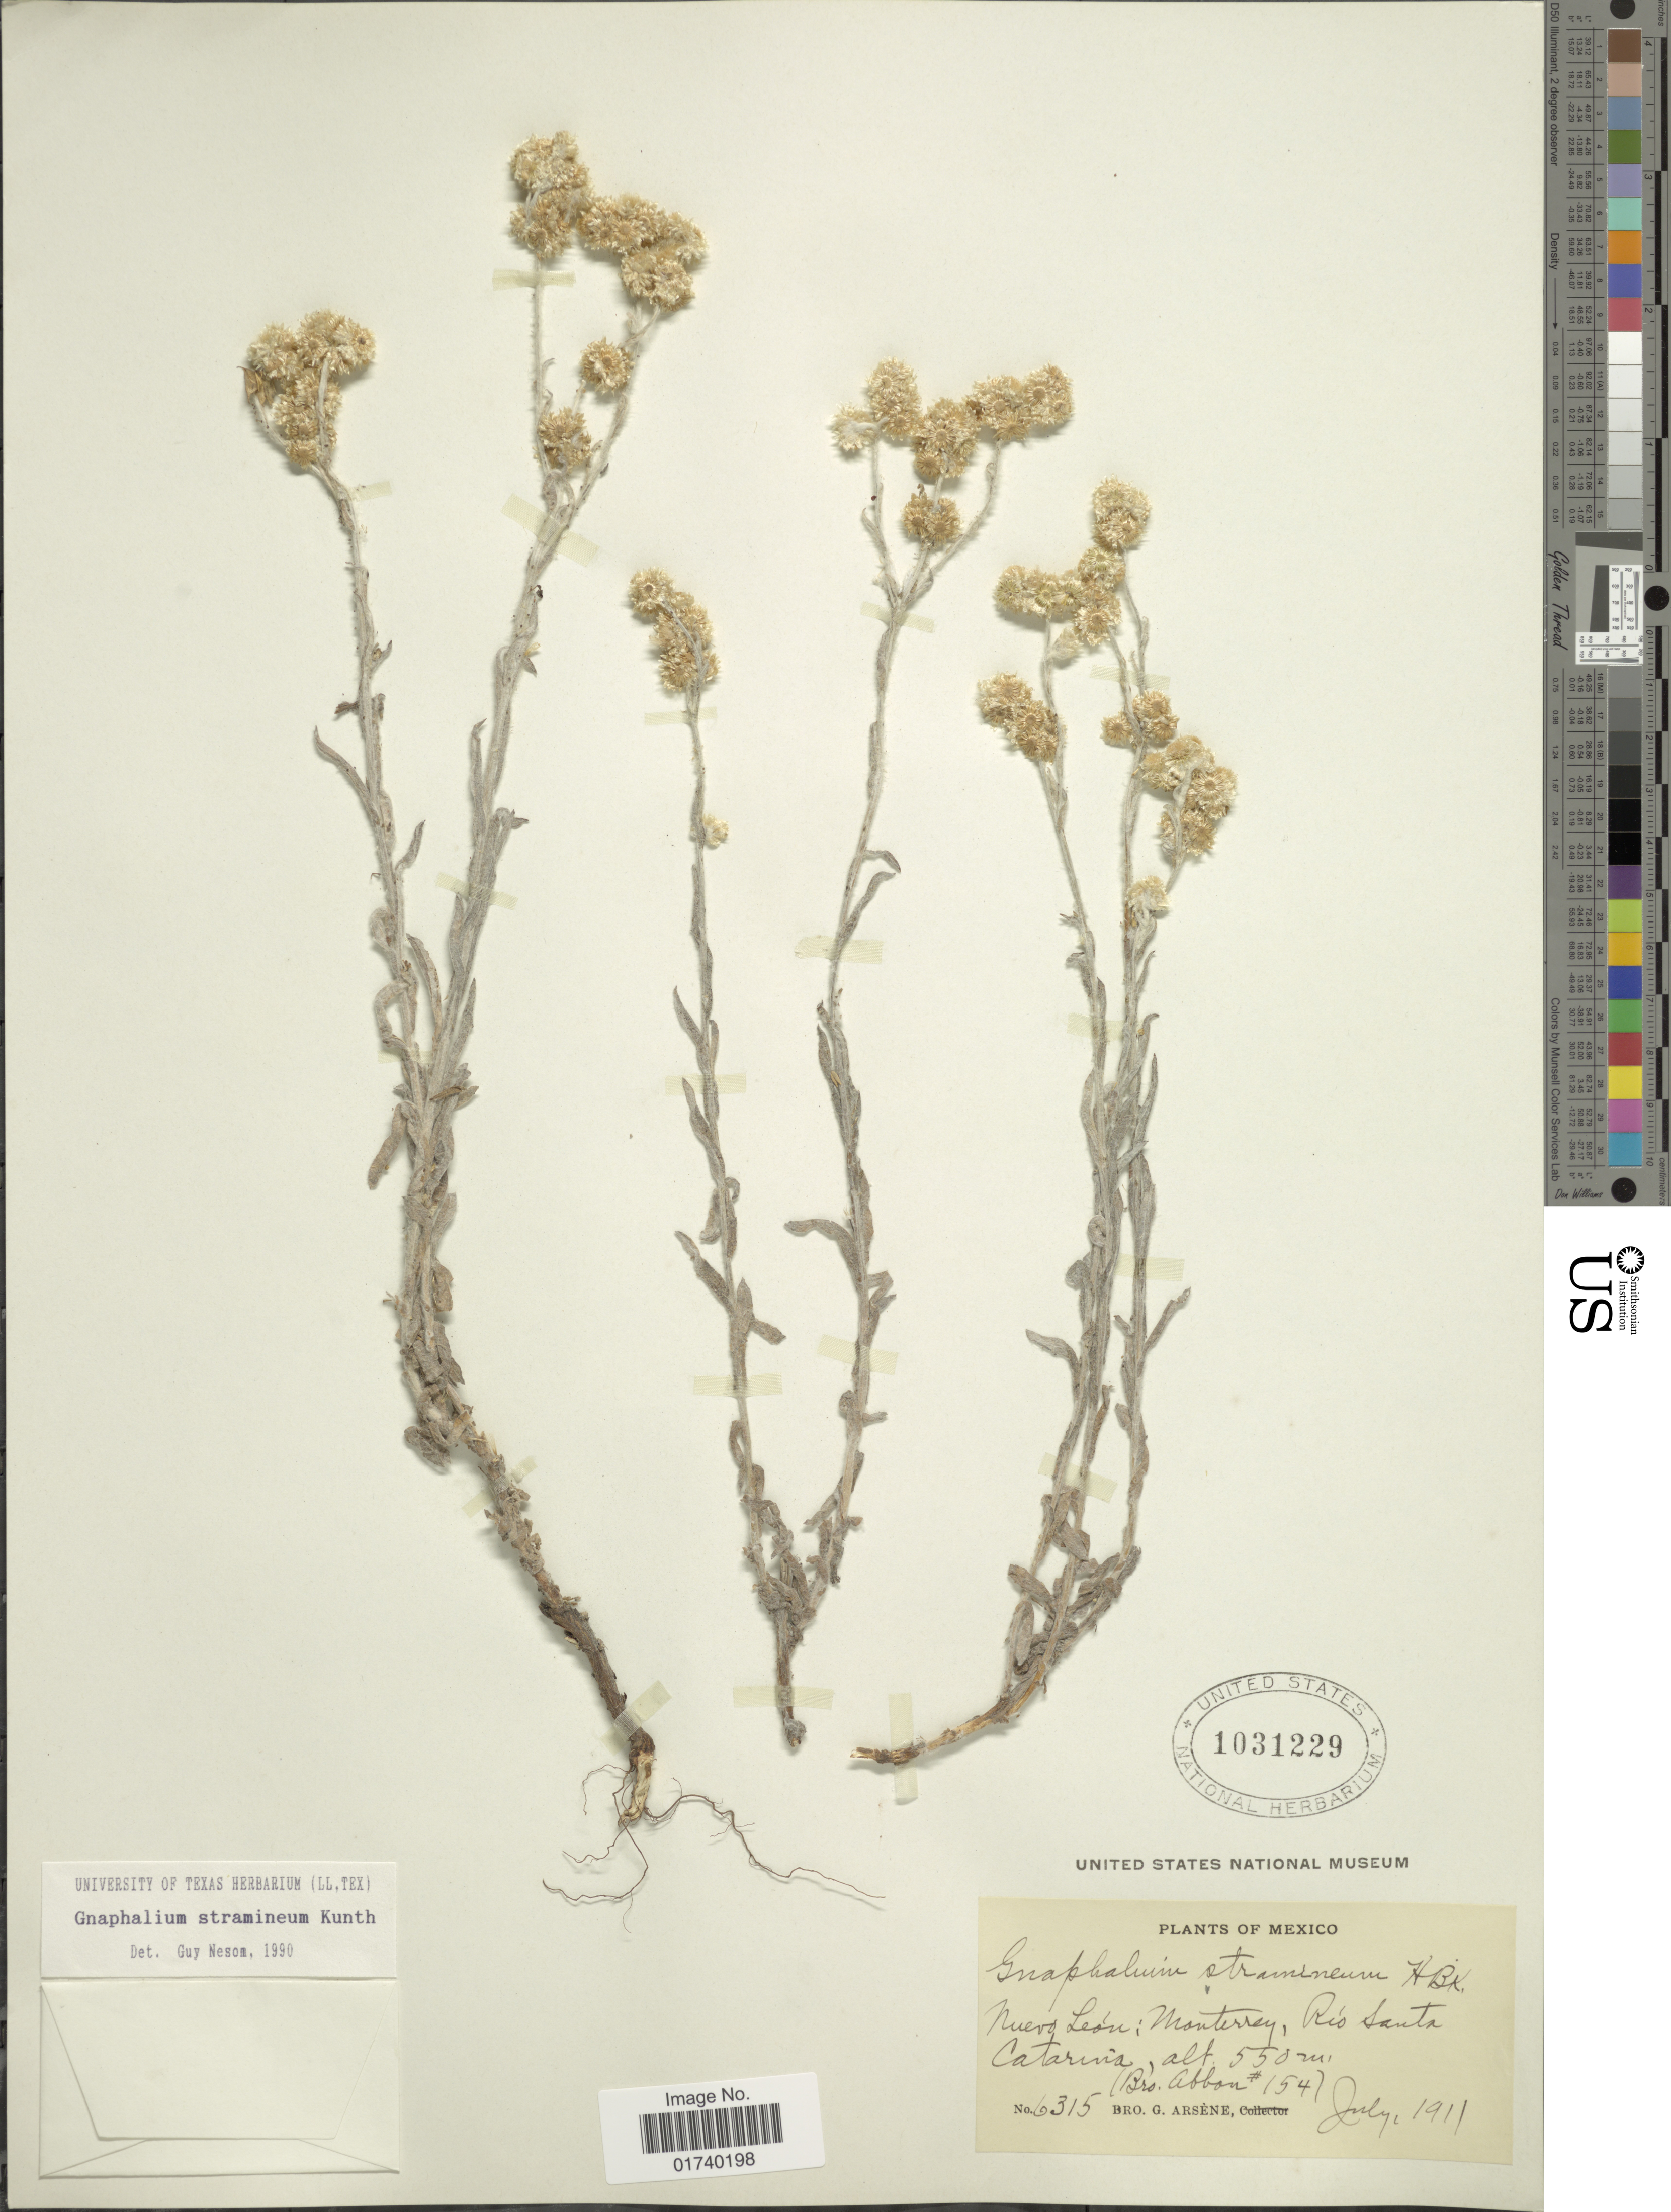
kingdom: Plantae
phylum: Tracheophyta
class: Magnoliopsida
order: Asterales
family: Asteraceae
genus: Pseudognaphalium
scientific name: Pseudognaphalium stramineum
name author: (Kunth) Anderb.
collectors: Bro. G. Arsène & Bro. Abbon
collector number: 6315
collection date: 1911-07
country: Mexico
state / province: Nuevo León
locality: Monterrey, Rio Santa Catarina.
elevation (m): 550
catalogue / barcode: US 1031229